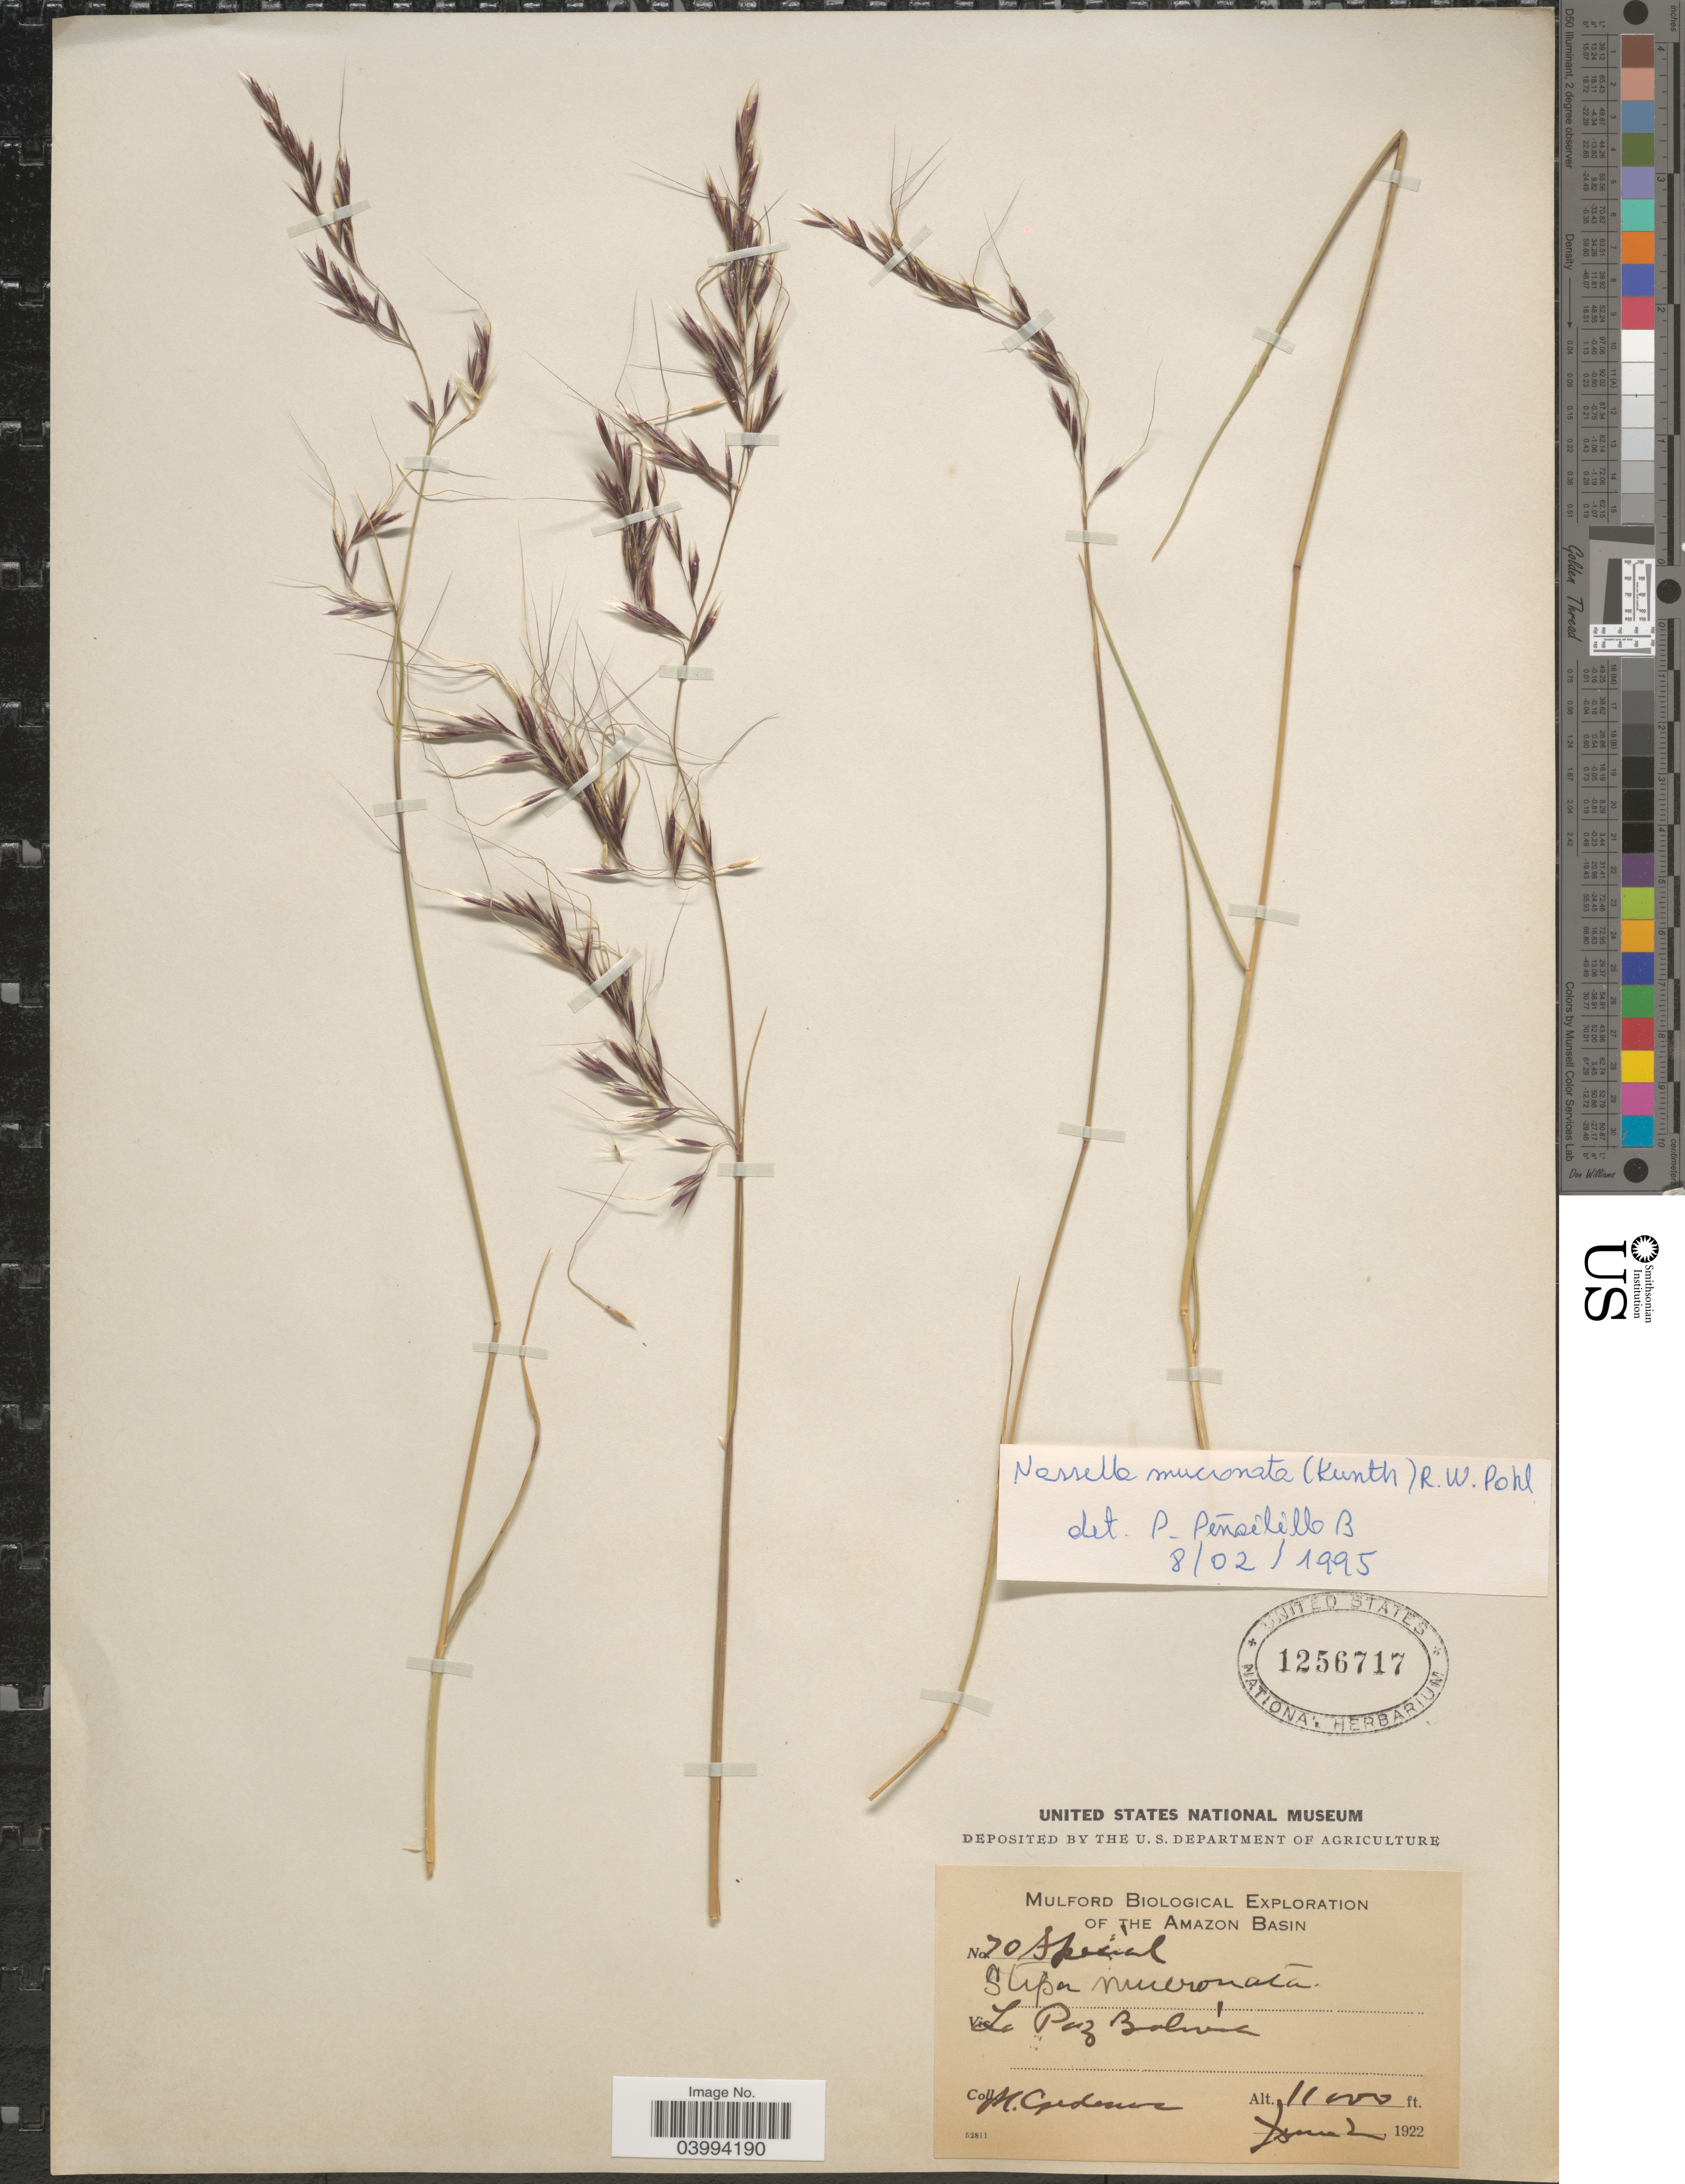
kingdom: Plantae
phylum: Tracheophyta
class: Liliopsida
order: Poales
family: Poaceae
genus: Nassella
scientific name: Nassella mucronata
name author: (Kunth) R.W. Pohl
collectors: M. Cárdenas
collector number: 70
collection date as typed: June 2, 1922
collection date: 1922-06-02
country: Bolivia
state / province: La Paz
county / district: Murillo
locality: La Paz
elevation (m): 3353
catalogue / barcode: US 1256717